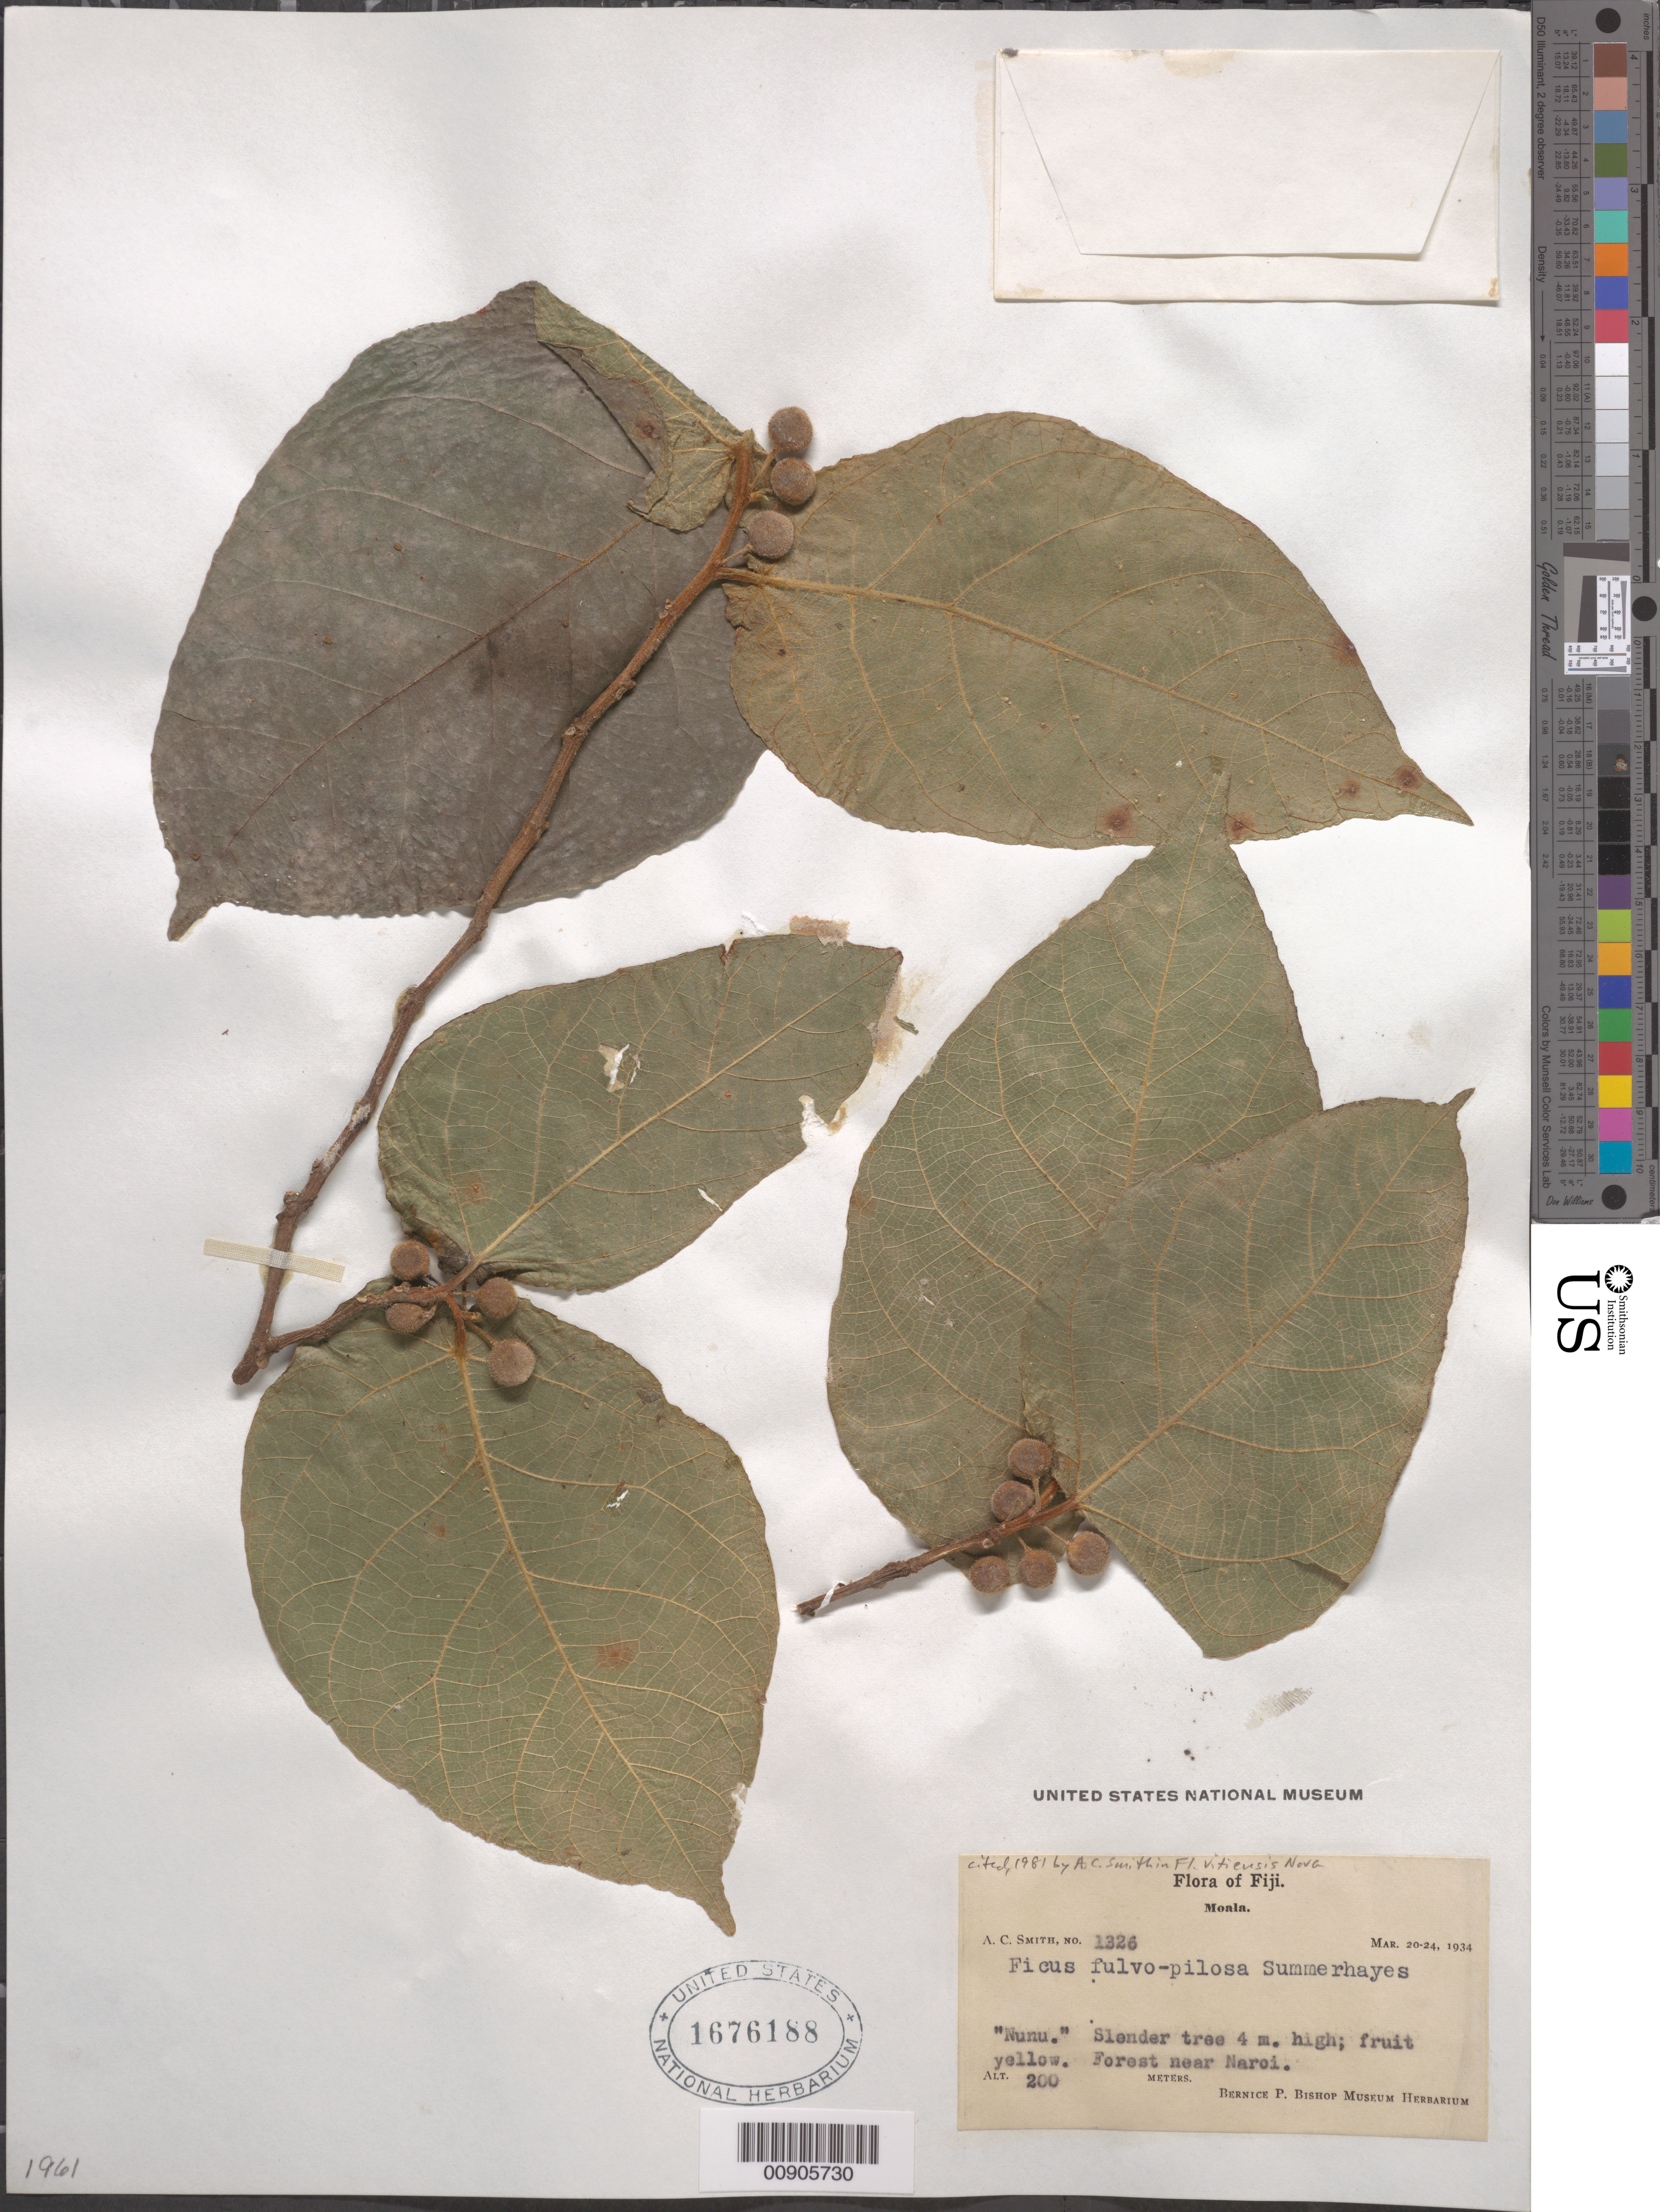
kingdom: Plantae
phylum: Tracheophyta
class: Magnoliopsida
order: Rosales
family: Moraceae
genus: Ficus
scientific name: Ficus fulvopilosa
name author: Summerh.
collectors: C. A. Smith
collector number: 1326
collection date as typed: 20 Mar 1934 to 24 Mar 1934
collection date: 1934-03-20/1934-03-24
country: Fiji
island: Moala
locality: Monia, forest near Naroi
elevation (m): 200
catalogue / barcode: US 1676188